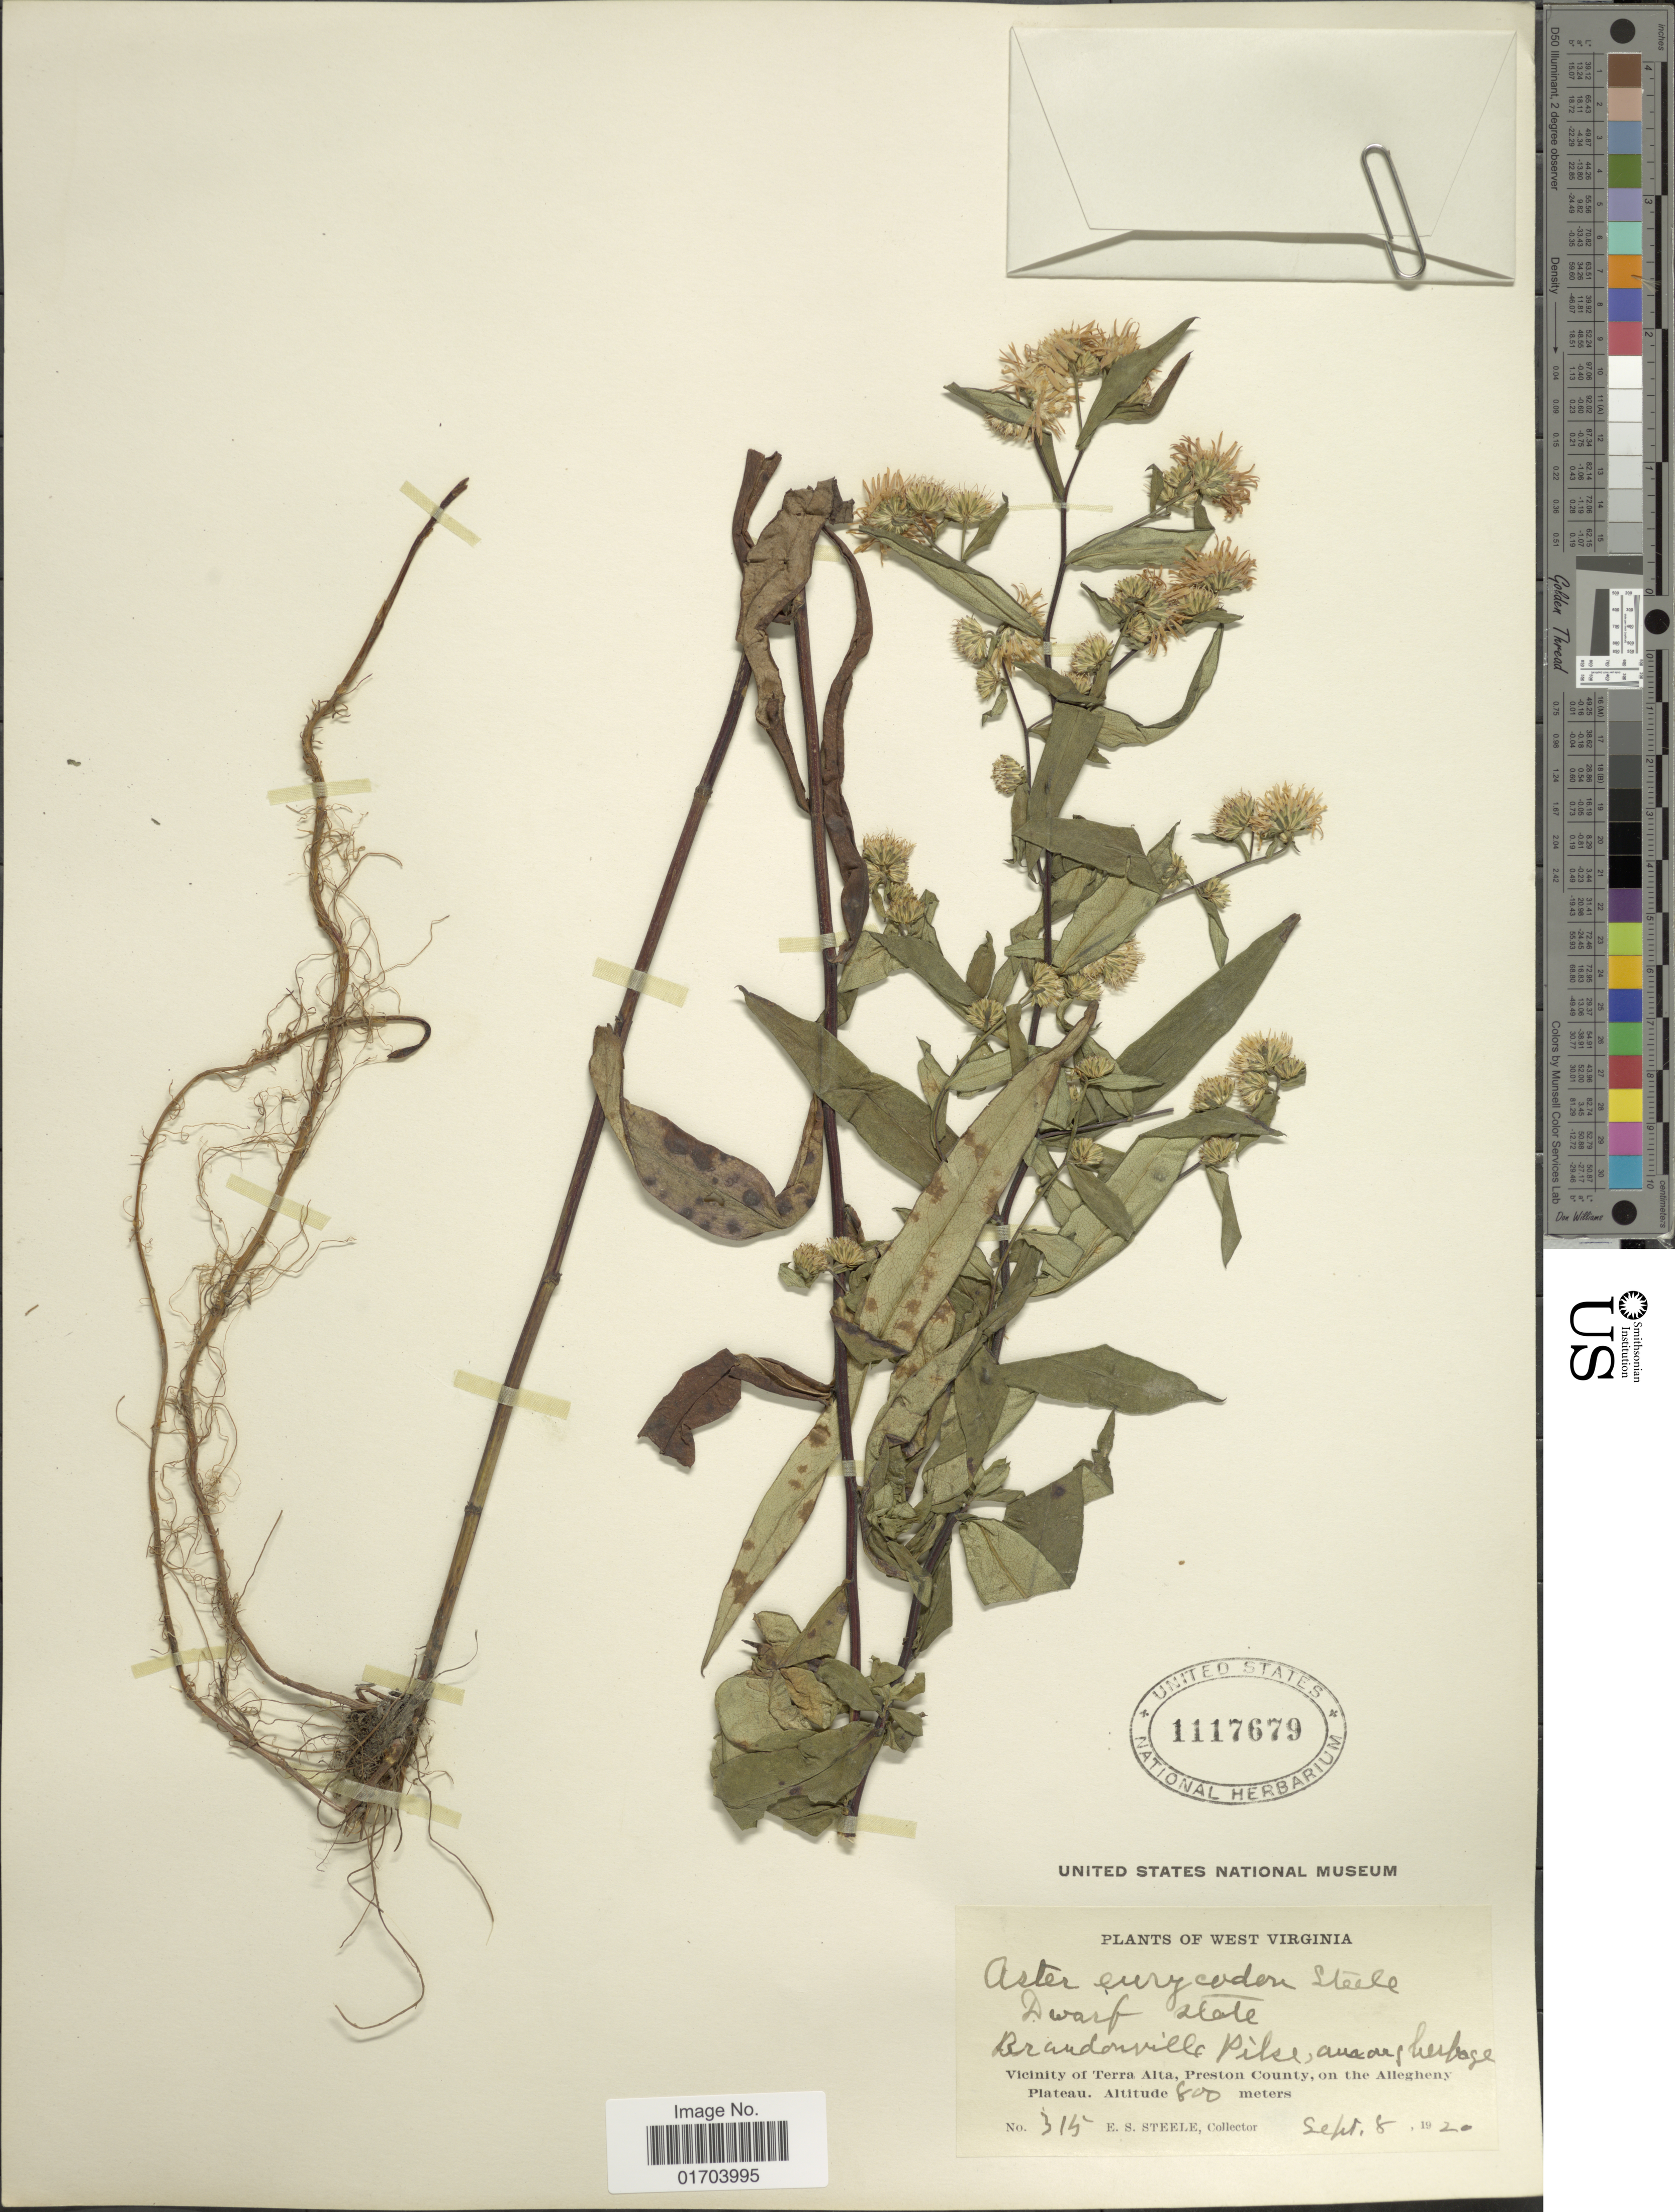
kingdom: Plantae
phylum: Tracheophyta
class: Magnoliopsida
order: Asterales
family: Asteraceae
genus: Aster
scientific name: Aster eurycodon E.S. Steele sp. nov. ined.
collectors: E. Steele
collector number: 315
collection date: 1920-09-08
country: United States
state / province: West Virginia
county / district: Preston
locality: Brandenville Pike, Vicinity of Terra Alta, Preston County, on the Allegheny Plateau.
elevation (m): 800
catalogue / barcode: US 1117679